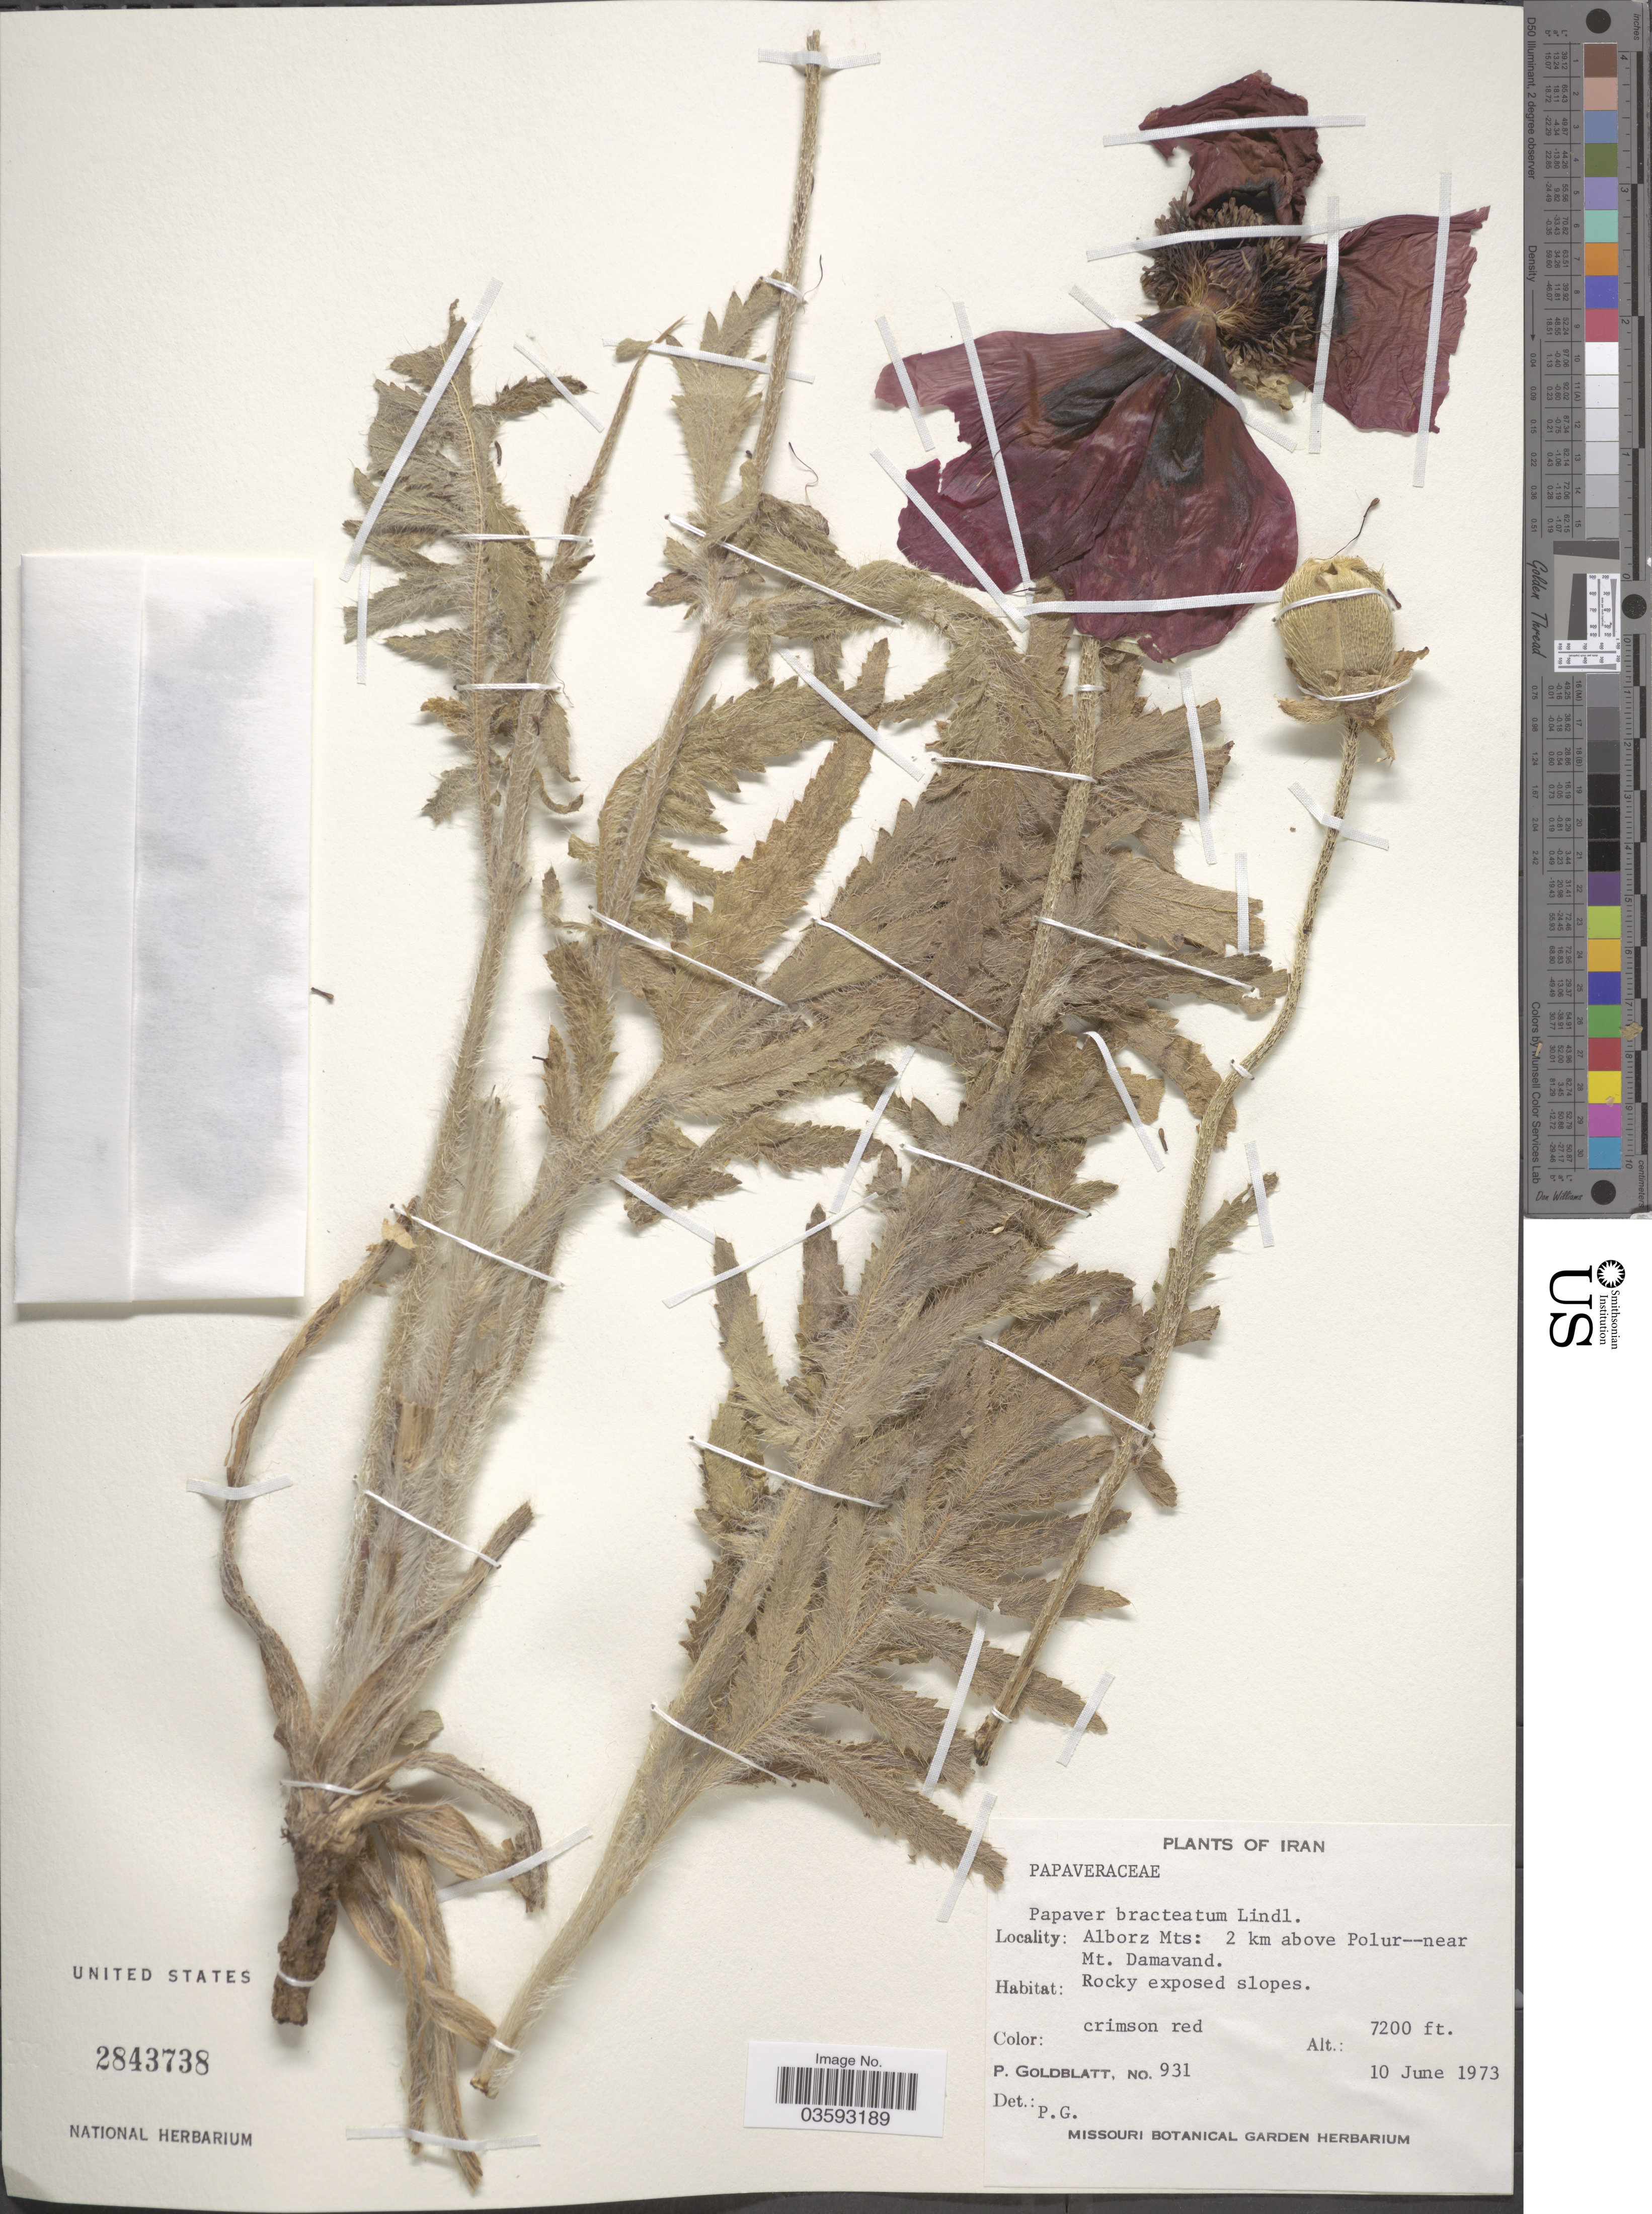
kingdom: Plantae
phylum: Tracheophyta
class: Magnoliopsida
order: Ranunculales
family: Papaveraceae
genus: Papaver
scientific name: Papaver bracteatum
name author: Lindl.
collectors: P. Goldblatt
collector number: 931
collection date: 1973-06-10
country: Iran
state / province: Alborz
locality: Alborz Mts: 2 km above Polur--near Mt. Damavand.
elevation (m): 2195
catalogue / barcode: US 2843738